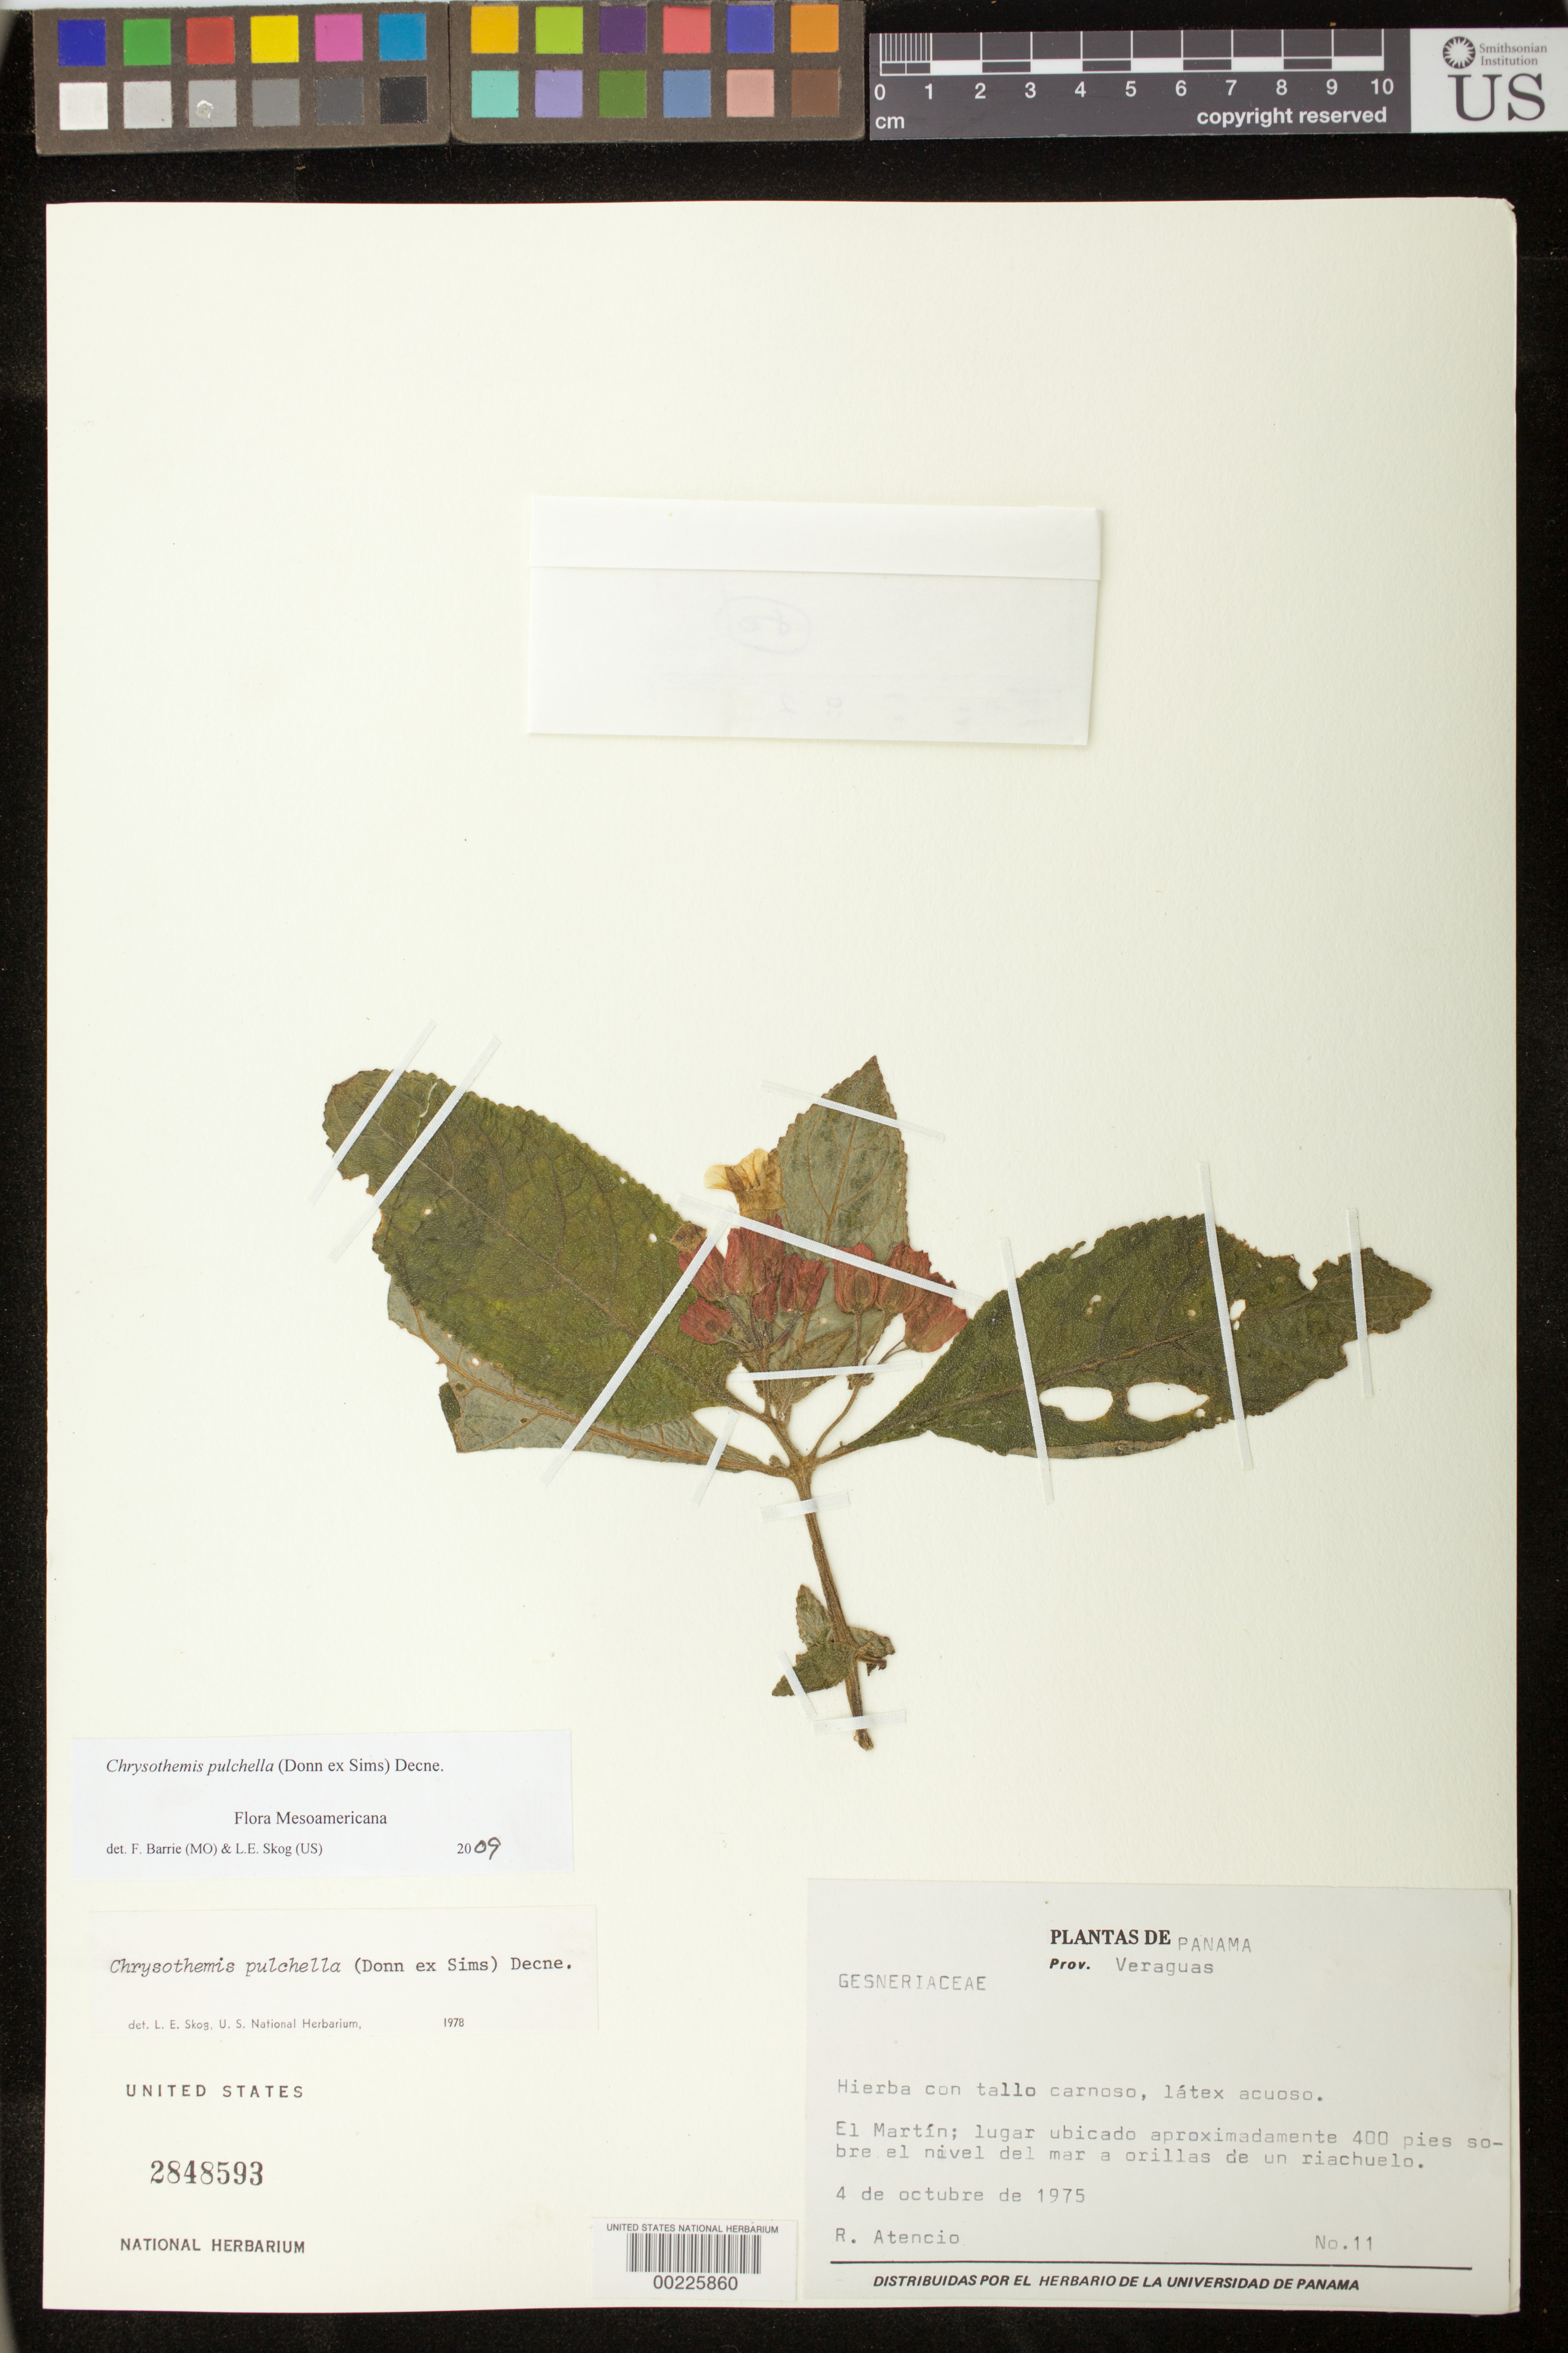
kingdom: Plantae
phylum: Tracheophyta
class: Magnoliopsida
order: Lamiales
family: Gesneriaceae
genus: Chrysothemis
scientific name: Chrysothemis pulchella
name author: (Donn ex Sims) Decne.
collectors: R. Atencio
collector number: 11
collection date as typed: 04 Oct 1975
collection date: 1975-10-04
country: Panama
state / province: Veraguas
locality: El Martin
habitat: Banks of brook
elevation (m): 122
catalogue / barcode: US 2848593